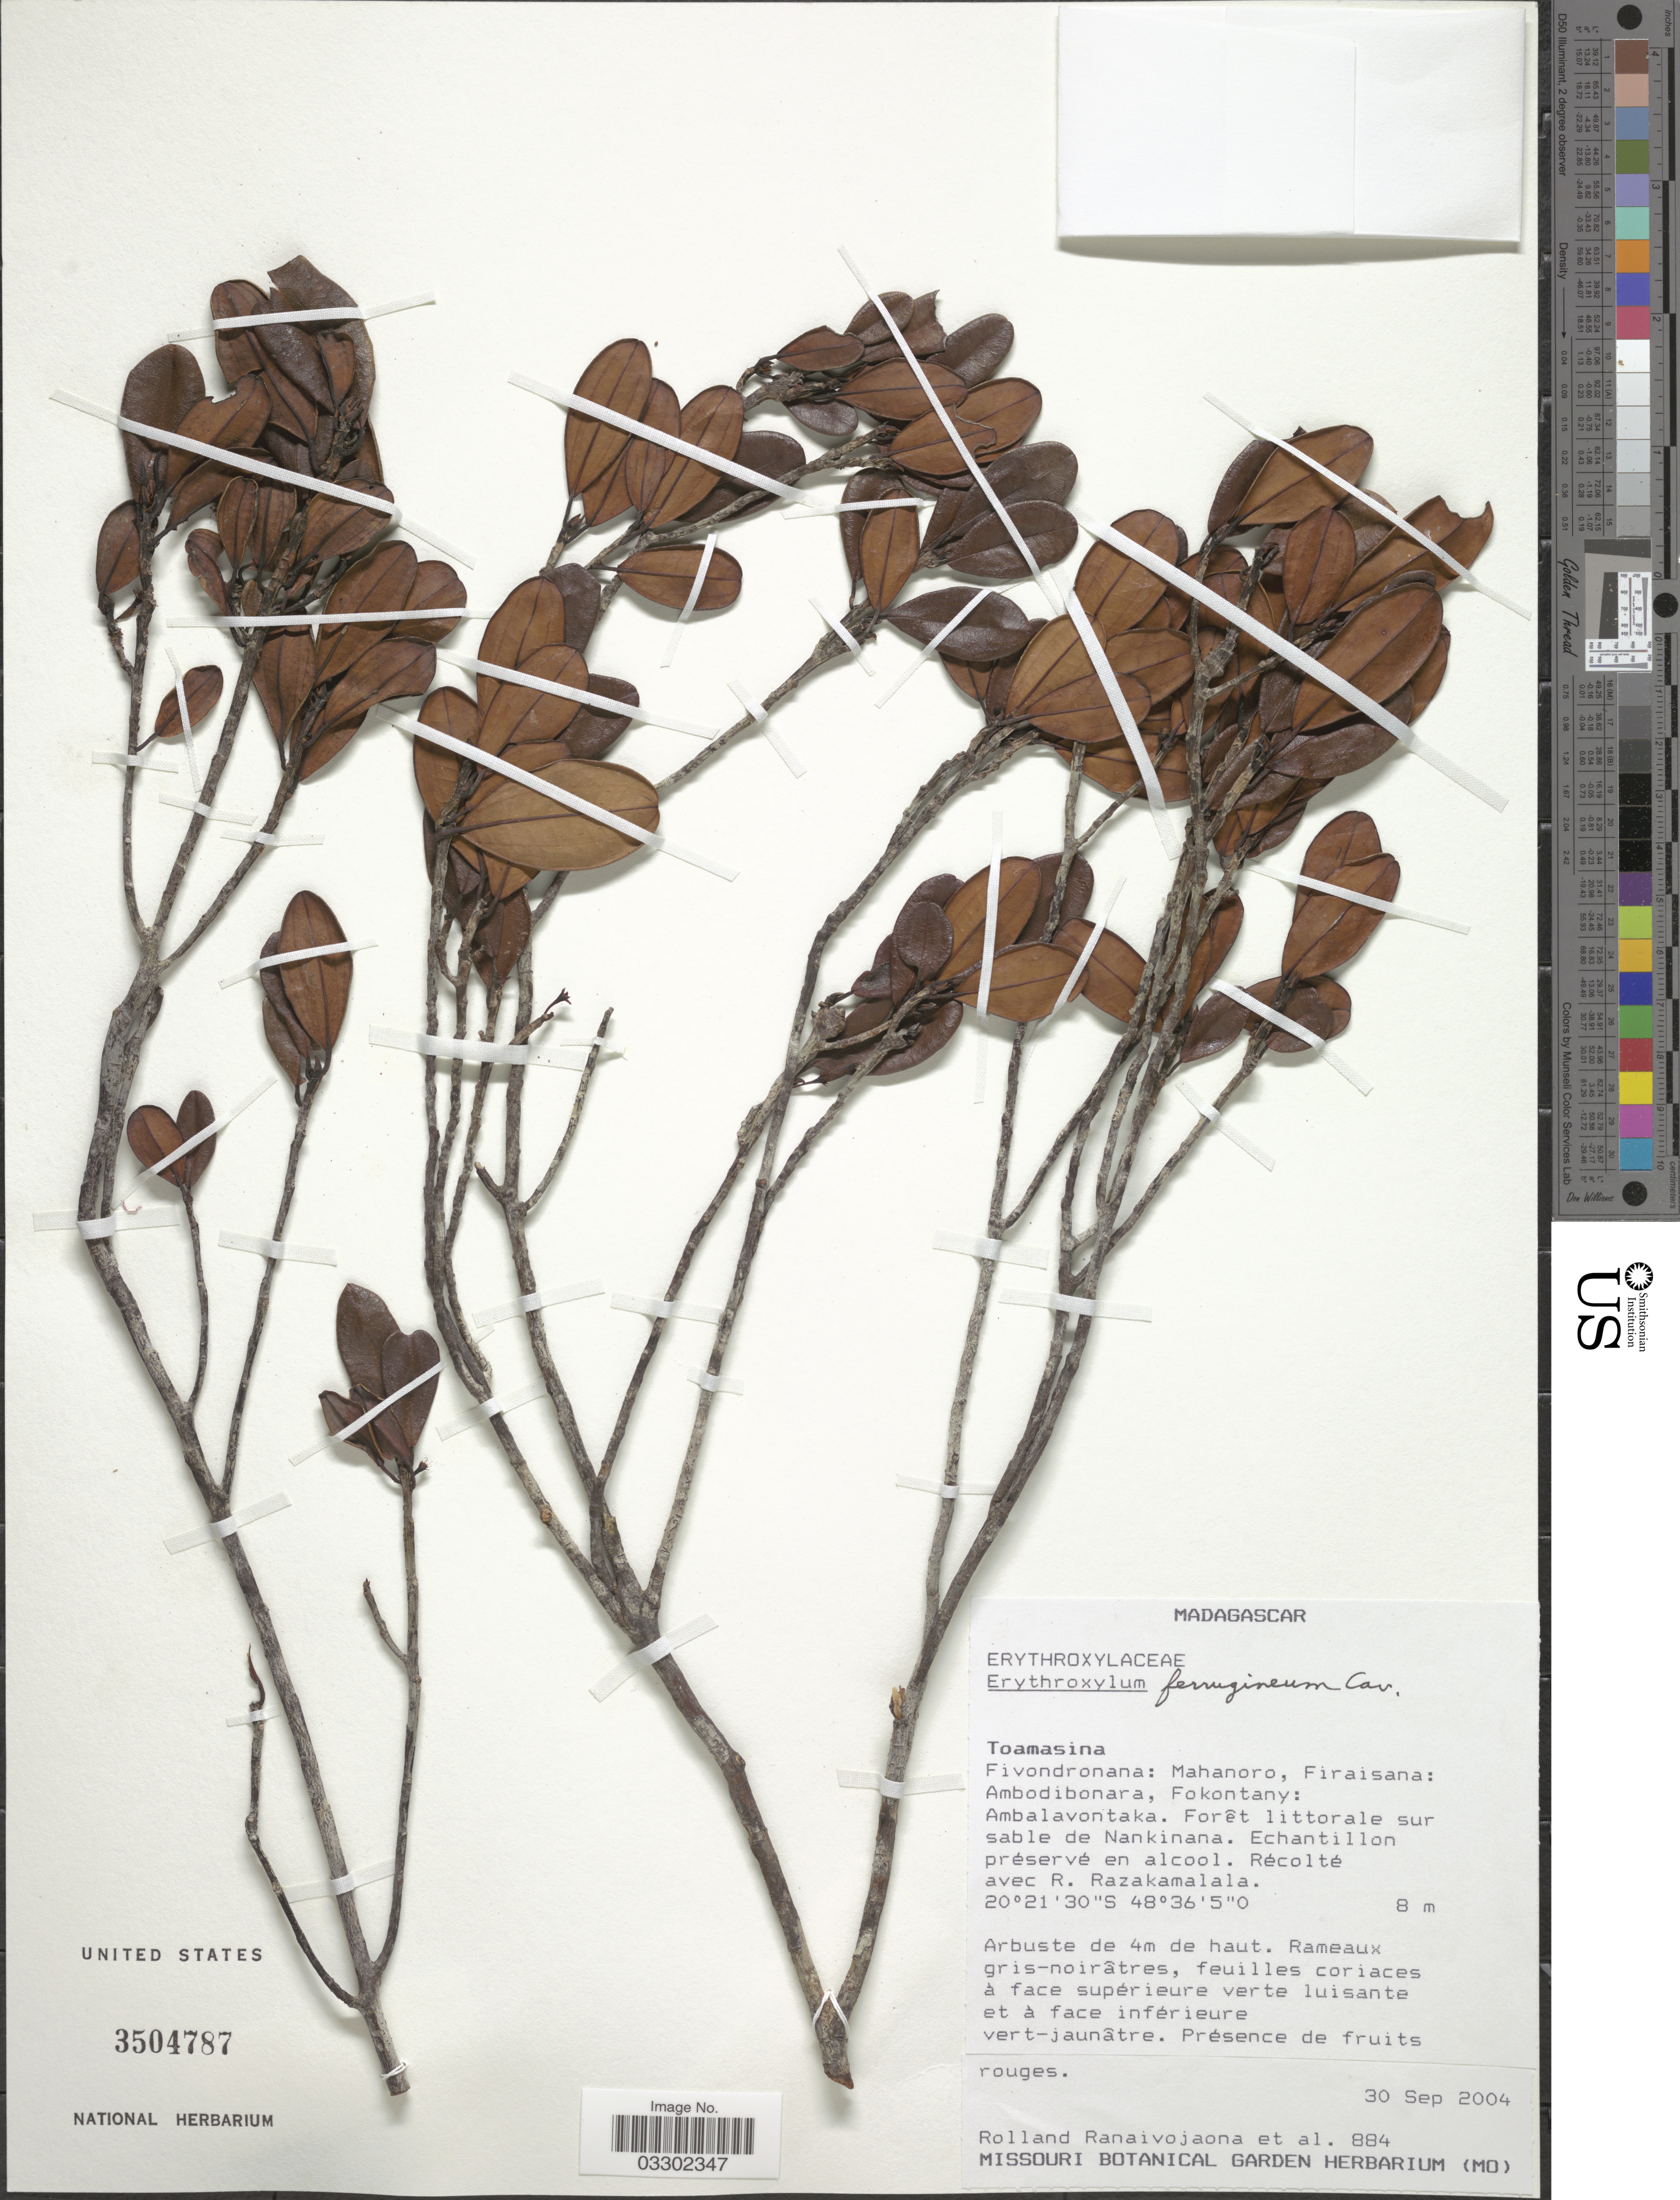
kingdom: Plantae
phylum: Tracheophyta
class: Magnoliopsida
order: Malpighiales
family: Erythroxylaceae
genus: Erythroxylum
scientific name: Erythroxylum ferrugineum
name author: Cav.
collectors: R. Ranaivojaona & R. Razakamalala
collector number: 884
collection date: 2004-09-30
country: Madagascar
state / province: Atsinanana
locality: Fivondronana: Mahanoro, Firaisana: Ambodibonara, Fokontany: Ambalavontaka. Forêt littorale sur sable de Nankinana.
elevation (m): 8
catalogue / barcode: US 3504787